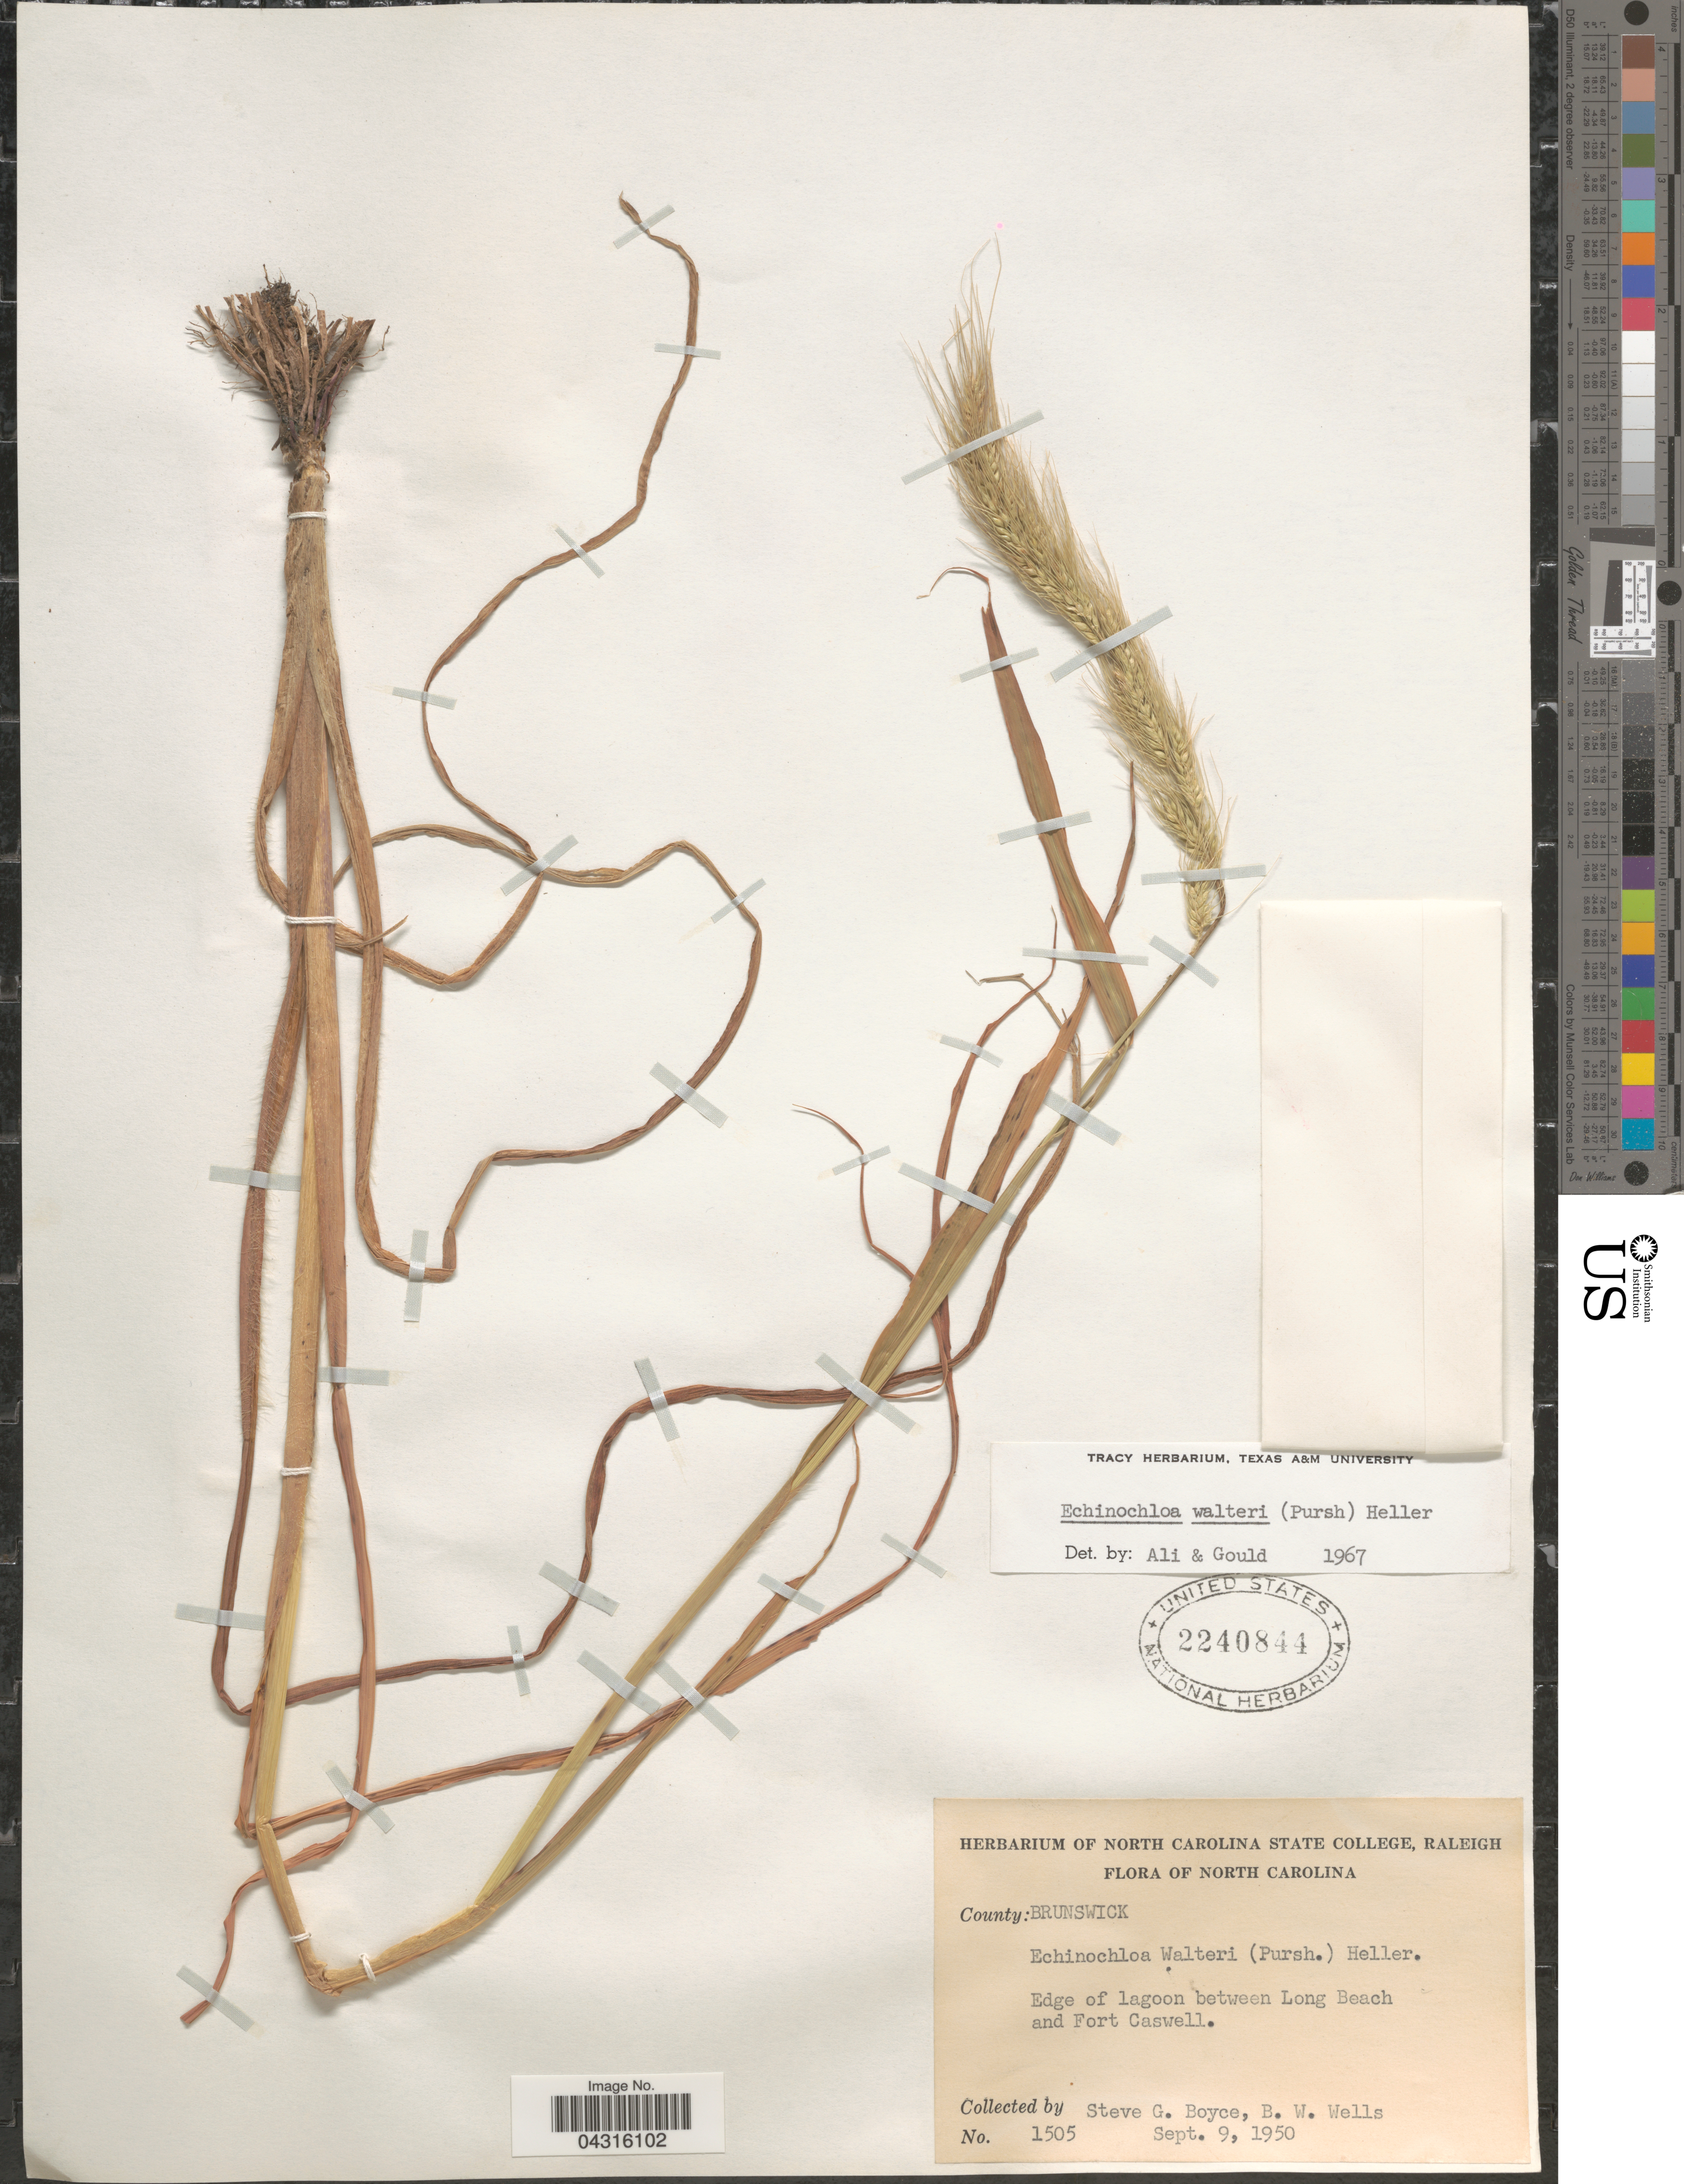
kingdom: Plantae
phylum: Tracheophyta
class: Liliopsida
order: Poales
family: Poaceae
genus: Echinochloa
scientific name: Echinochloa walteri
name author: (Pursh) A. Heller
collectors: S. Boyce & B. Wells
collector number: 1505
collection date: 1950-09-09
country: United States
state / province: North Carolina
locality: County: Brunswick. Edge of lagoon between Long Beach and Fort Caswell.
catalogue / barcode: US 2240844